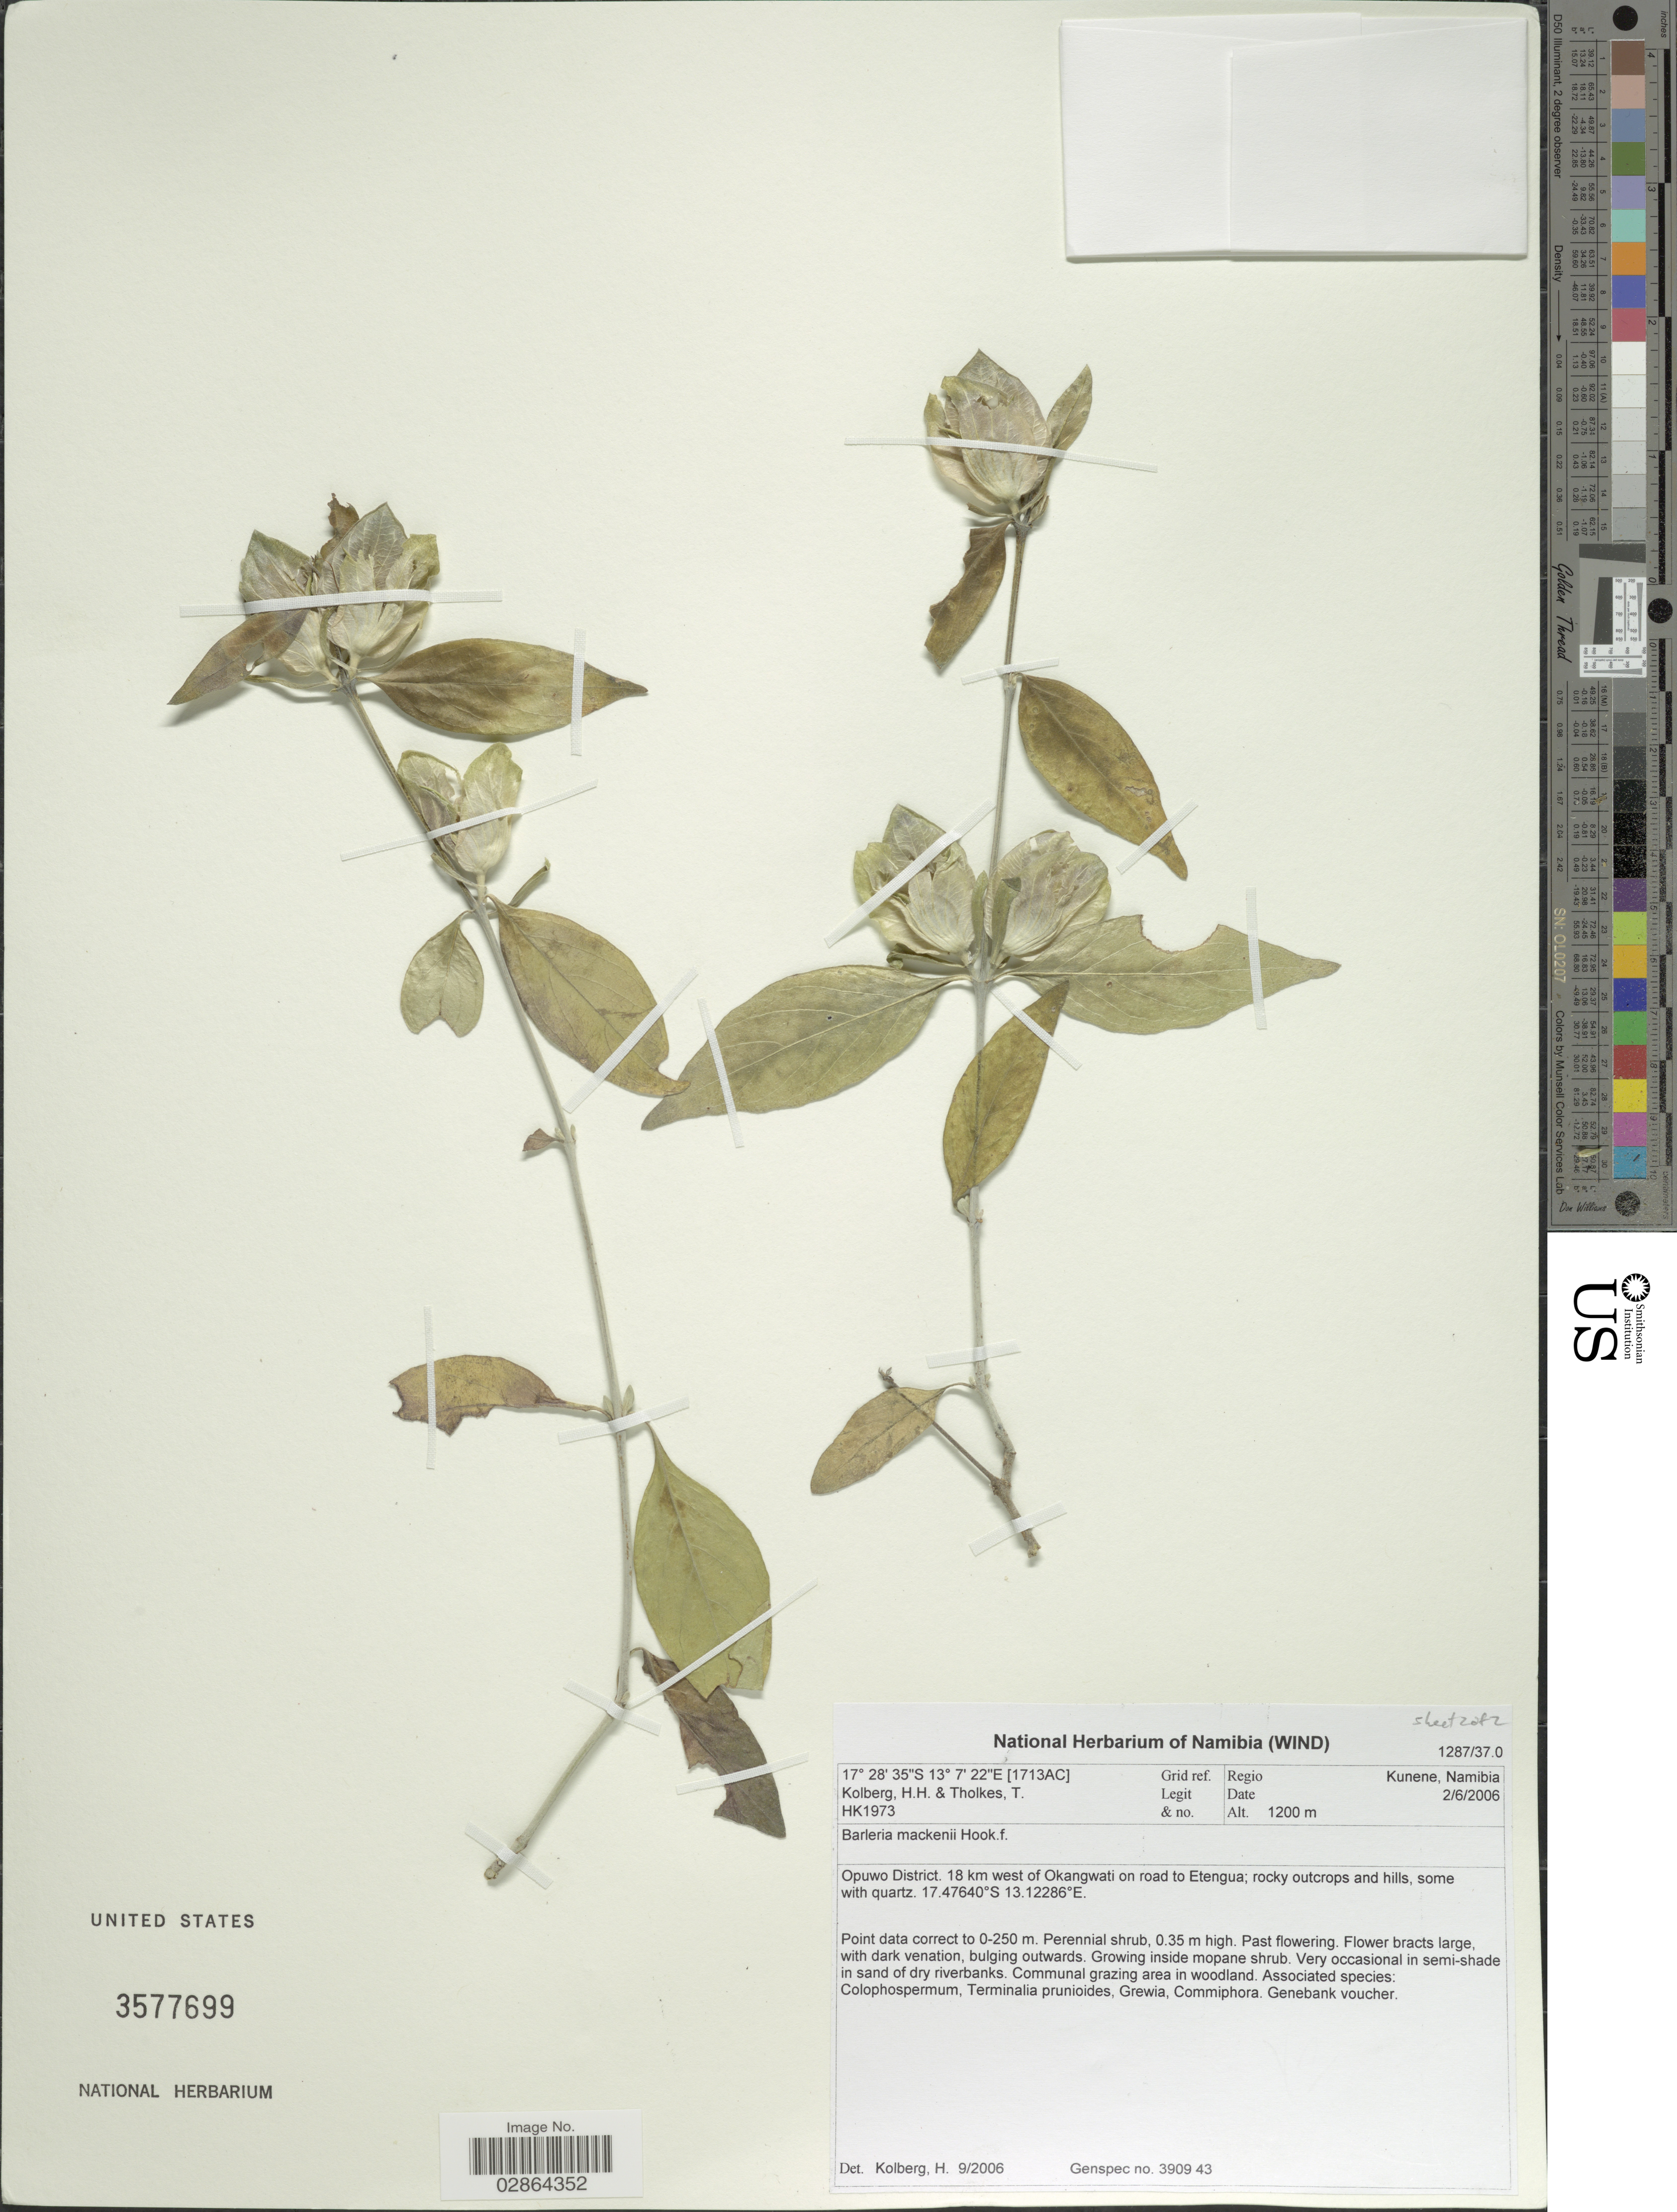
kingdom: Plantae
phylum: Tracheophyta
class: Magnoliopsida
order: Lamiales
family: Acanthaceae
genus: Barleria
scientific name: Barleria mackenii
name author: Hook. f.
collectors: H. H. Kolberg & T. Tholkes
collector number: HK1973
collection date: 2006-06-02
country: Namibia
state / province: Kunene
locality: Regio Kunene, Namibia. Grid ref. (1713AC). Opuwo District. 18 km west of Okangwati on road to Etengua.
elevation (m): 1200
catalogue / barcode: US 3577699